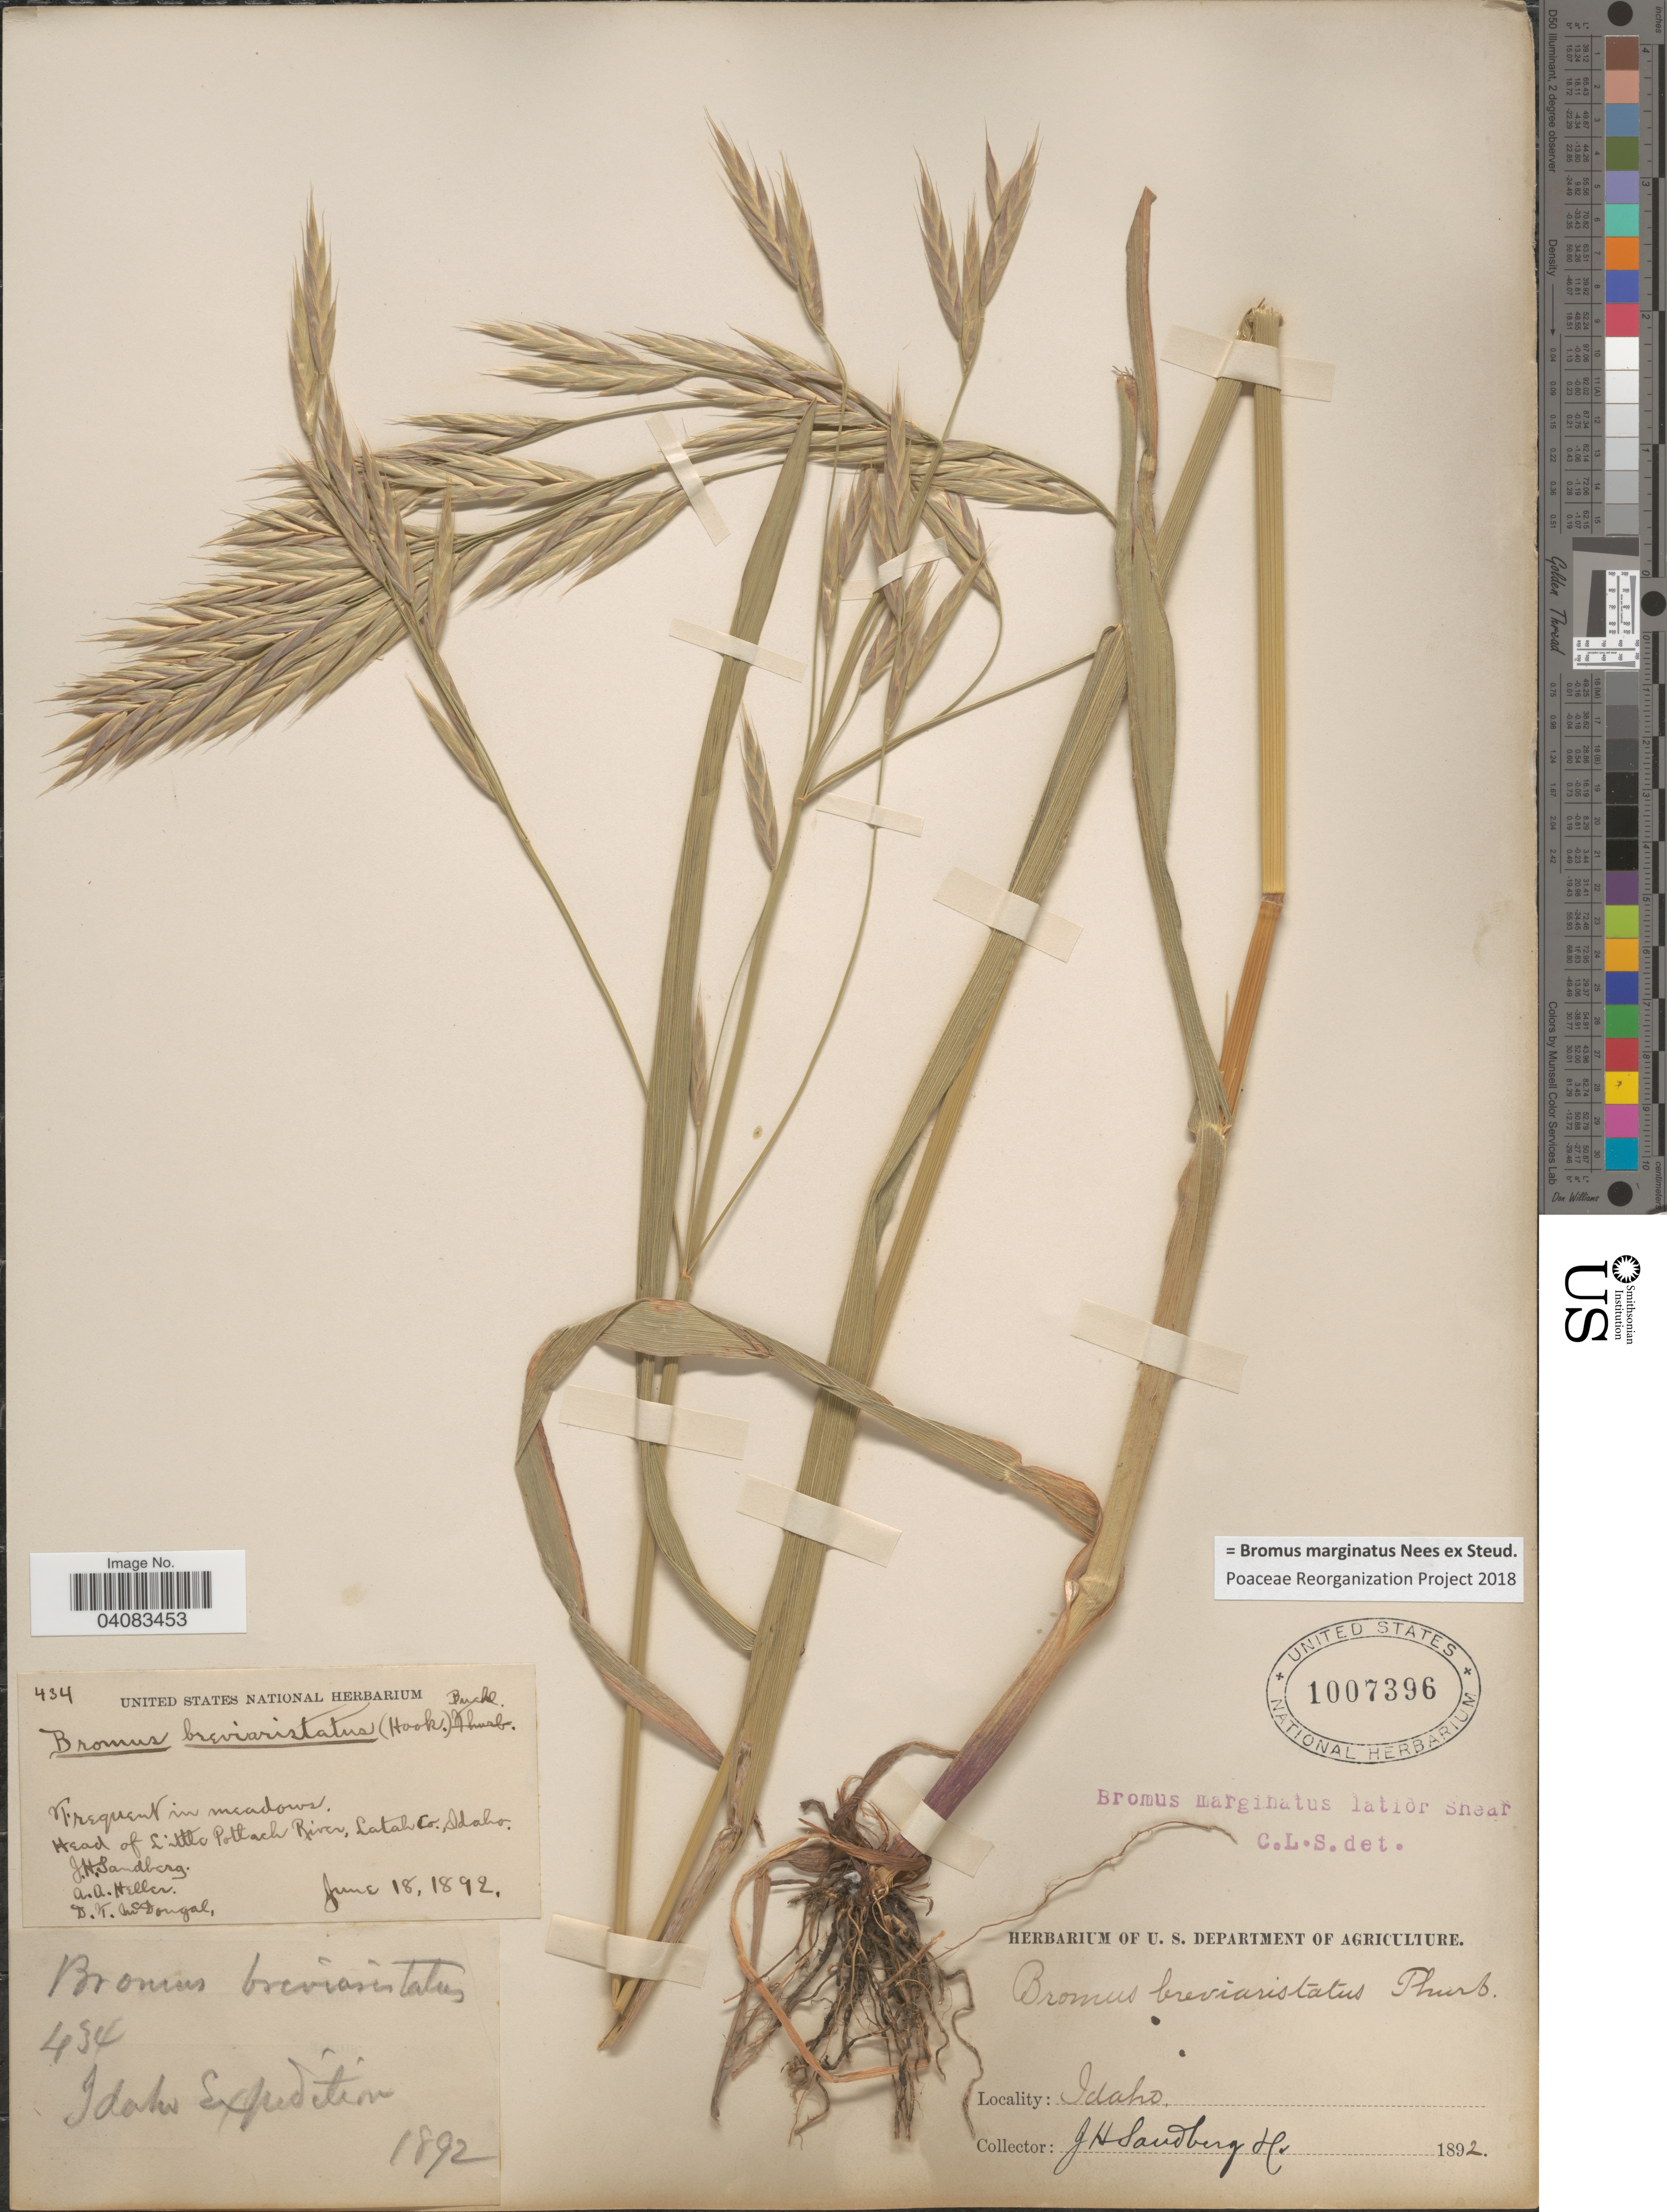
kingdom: Plantae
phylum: Tracheophyta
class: Liliopsida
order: Poales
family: Poaceae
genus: Bromus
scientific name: Bromus marginatus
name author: Nees ex Steud.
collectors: J. H. Sandberg, A. A. Heller & D. McDougal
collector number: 434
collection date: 1892-06-18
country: United States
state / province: Idaho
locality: In meadows. Head of Little Potlach River, Latah Co. Idaho Expedition.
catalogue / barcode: US 1007396